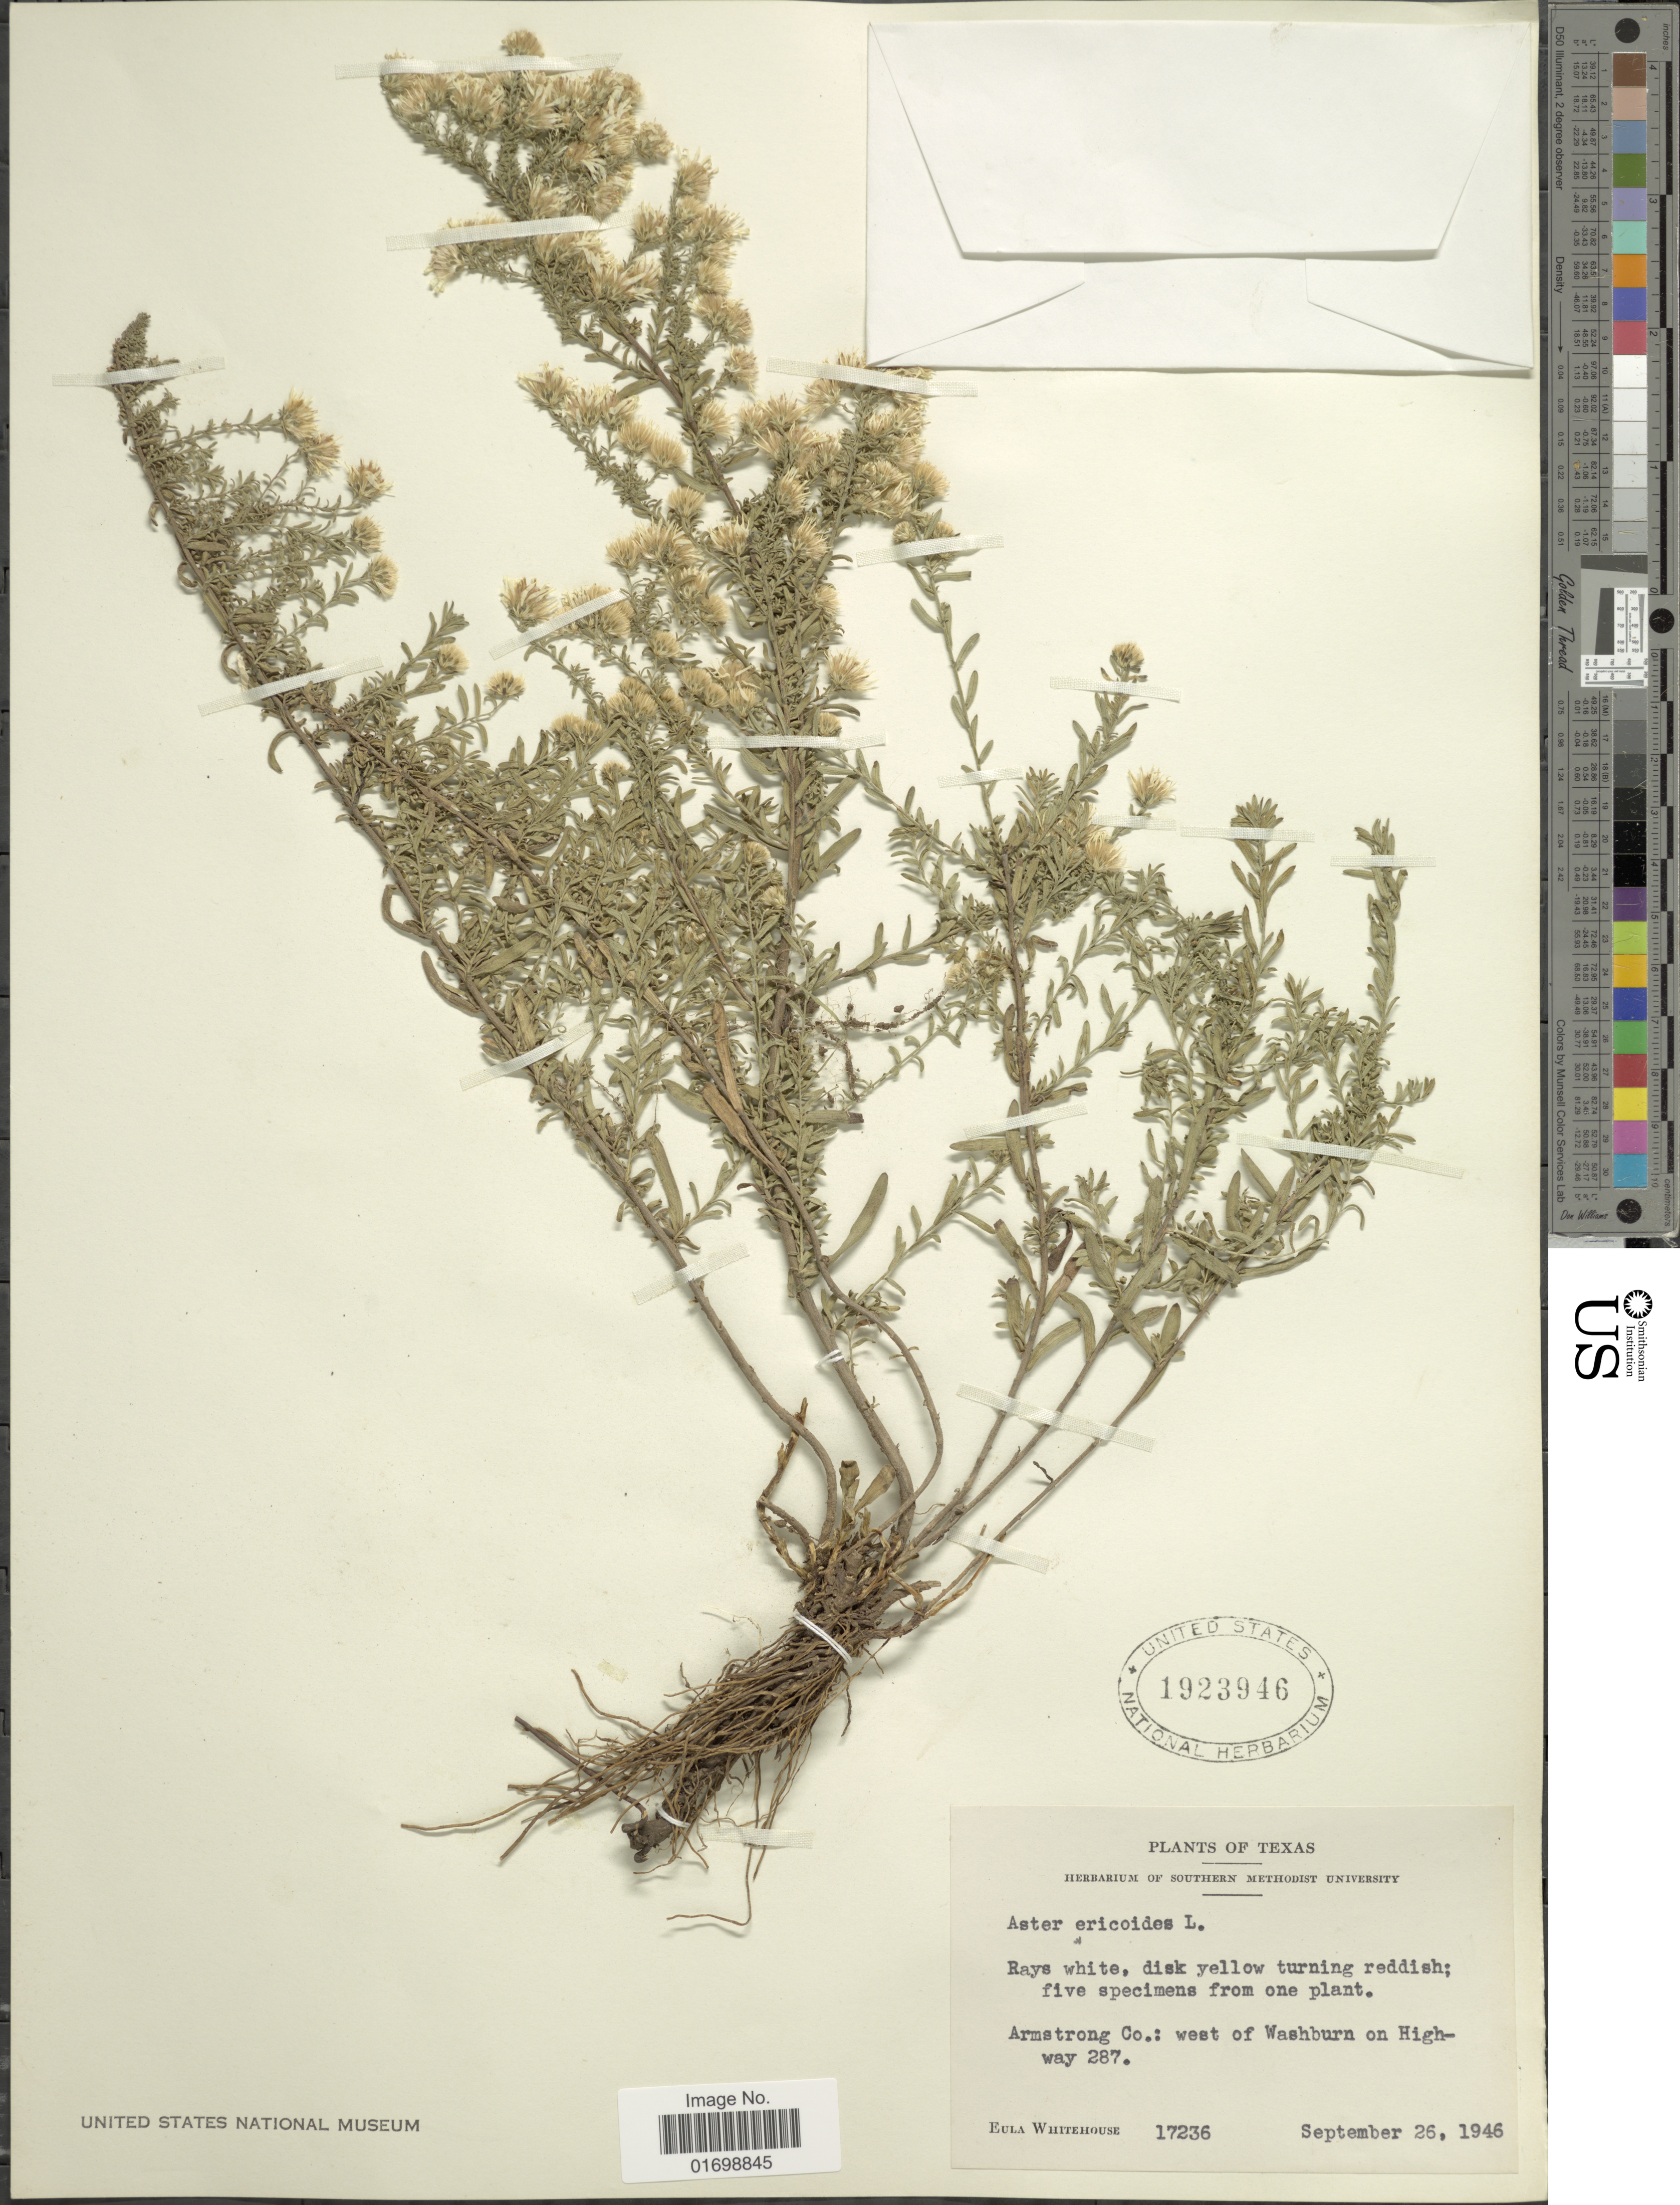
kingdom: Plantae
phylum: Tracheophyta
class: Magnoliopsida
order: Asterales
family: Asteraceae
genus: Symphyotrichum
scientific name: Symphyotrichum ericoides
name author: (L.) G.L. Nesom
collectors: E. Whitehouse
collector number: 17236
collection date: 1946-09-26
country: United States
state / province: Texas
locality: Armstrong Co.: west of Washburn on Highway 287.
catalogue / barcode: US 1923946